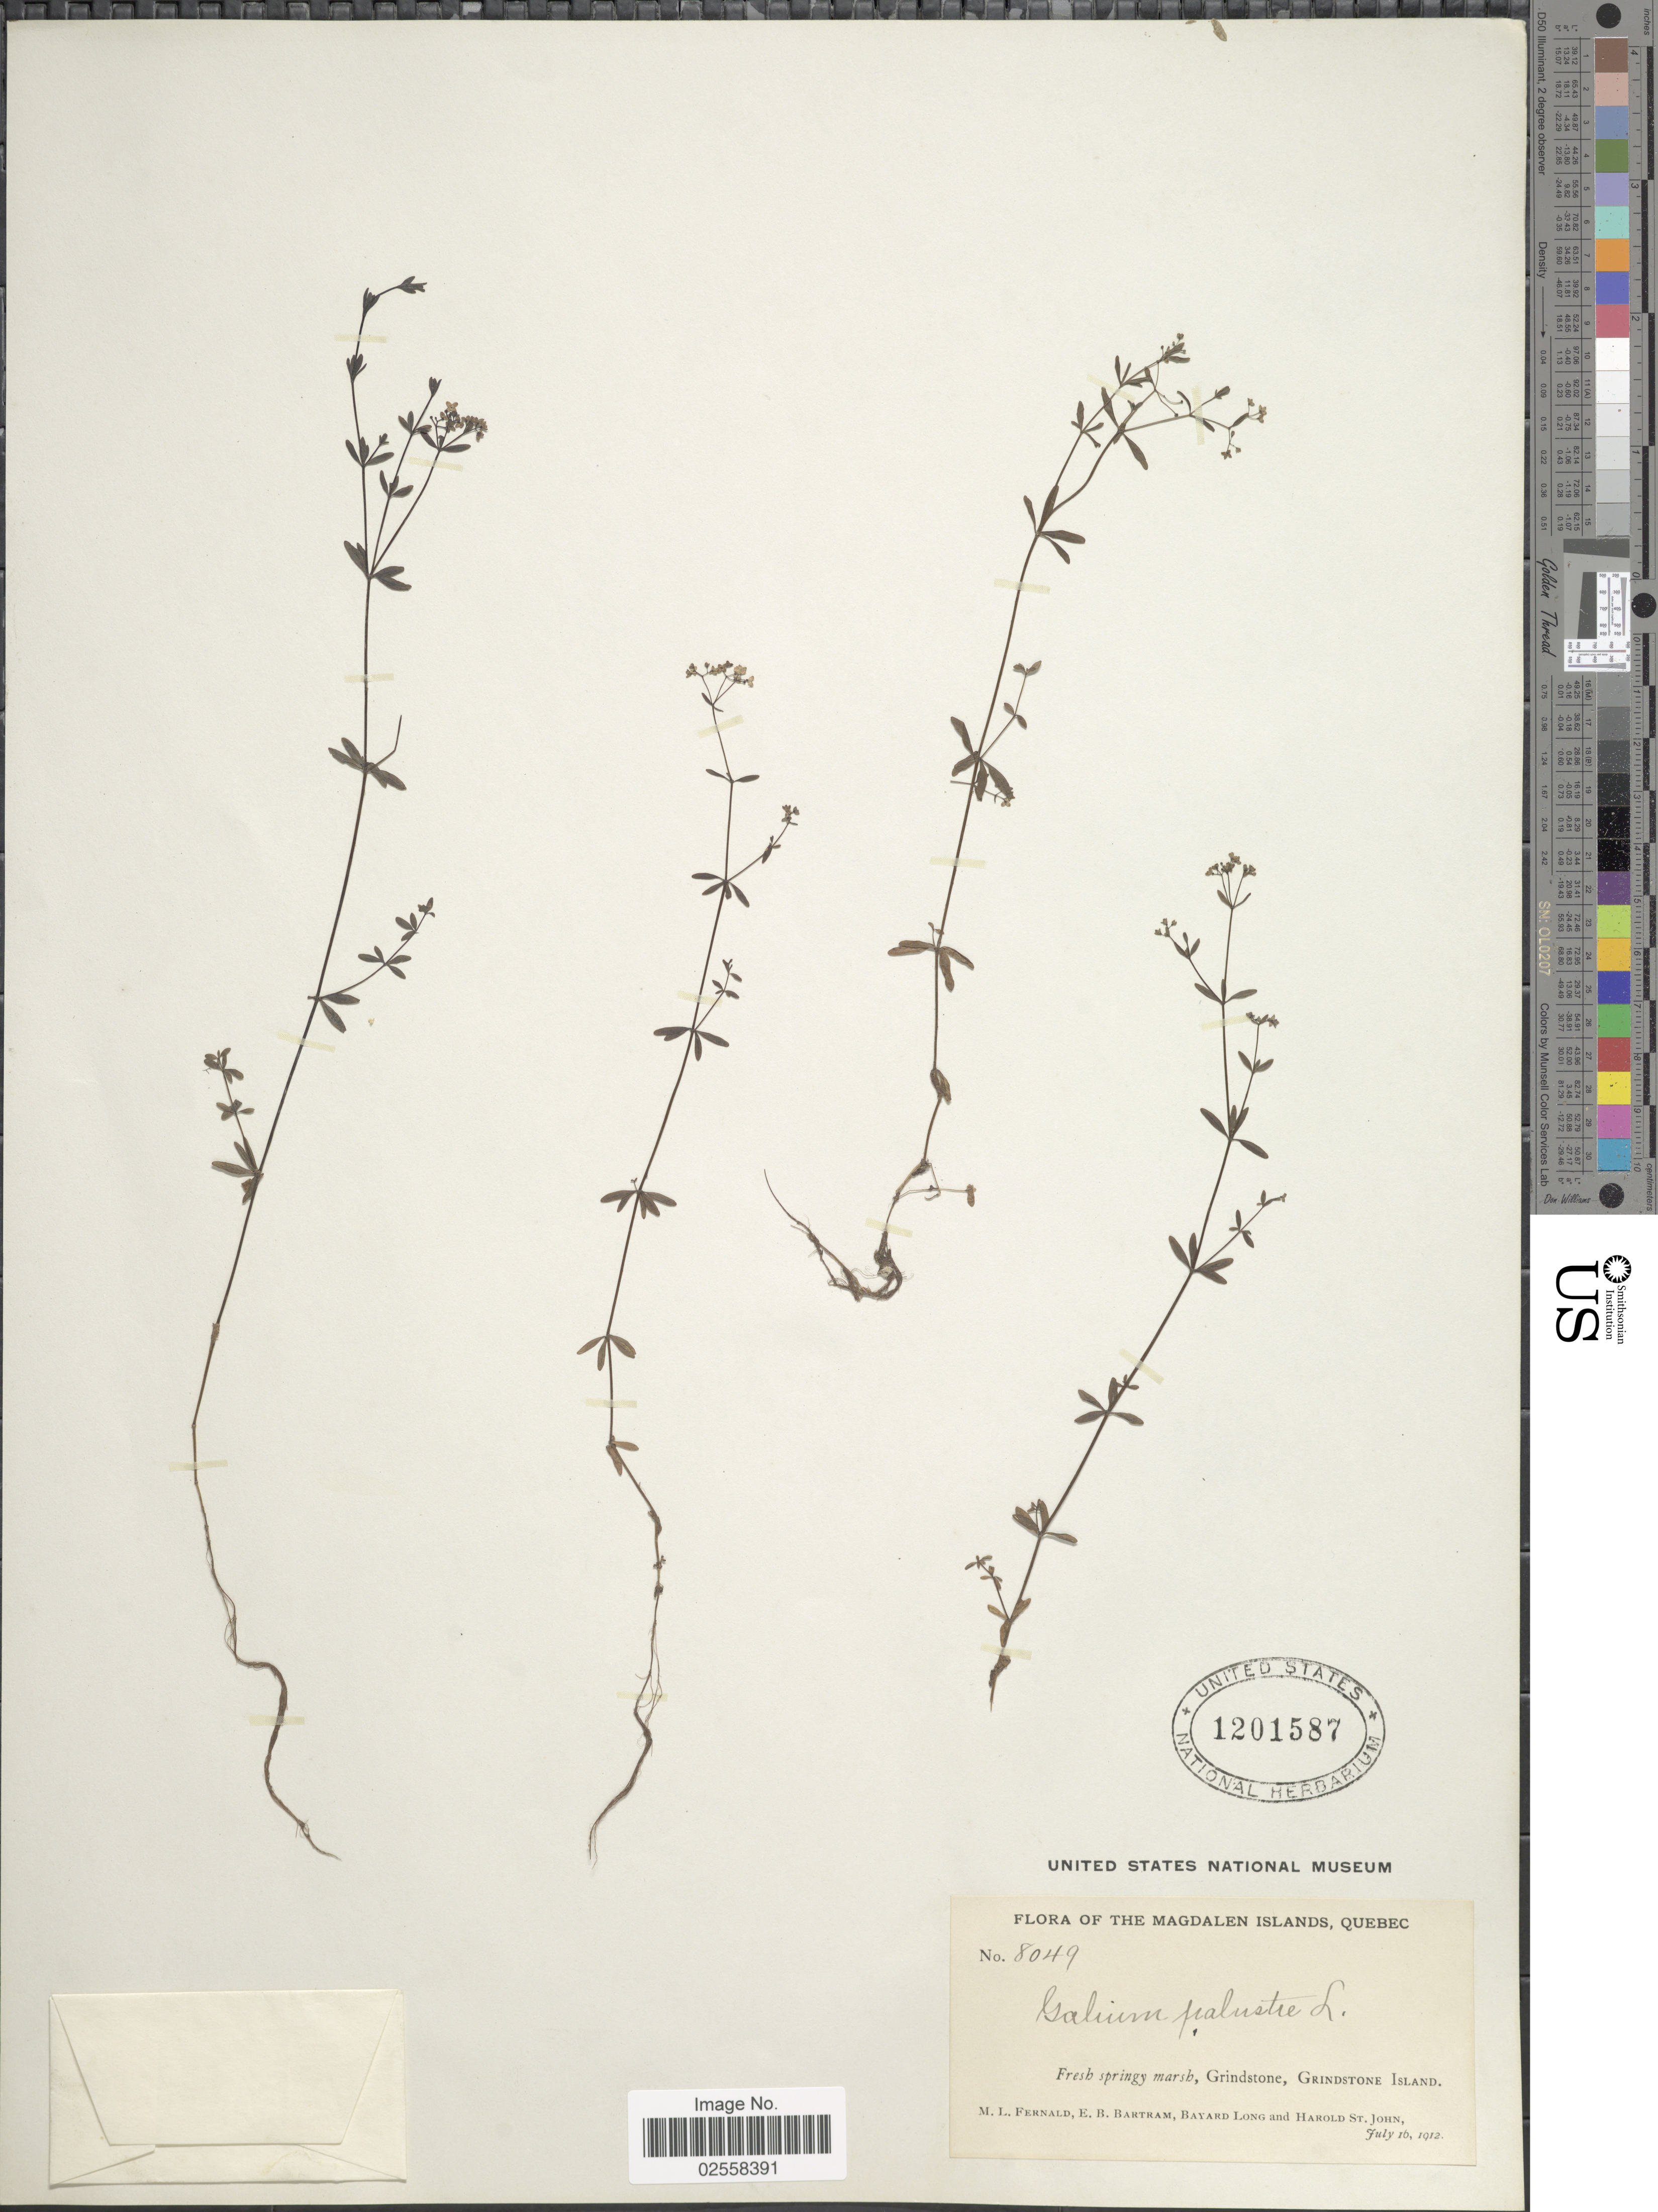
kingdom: Plantae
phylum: Tracheophyta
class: Magnoliopsida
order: Gentianales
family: Rubiaceae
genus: Galium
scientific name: Galium plumosum subsp. plumosum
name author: Rusby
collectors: M. L. Fernald, E. B. Bartram, B. Long & H. St. John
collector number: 8049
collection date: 1912-07-16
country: Canada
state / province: Quebec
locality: The Magdalen Islands, Grindstone, Grindstone Island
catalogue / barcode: US 1201587